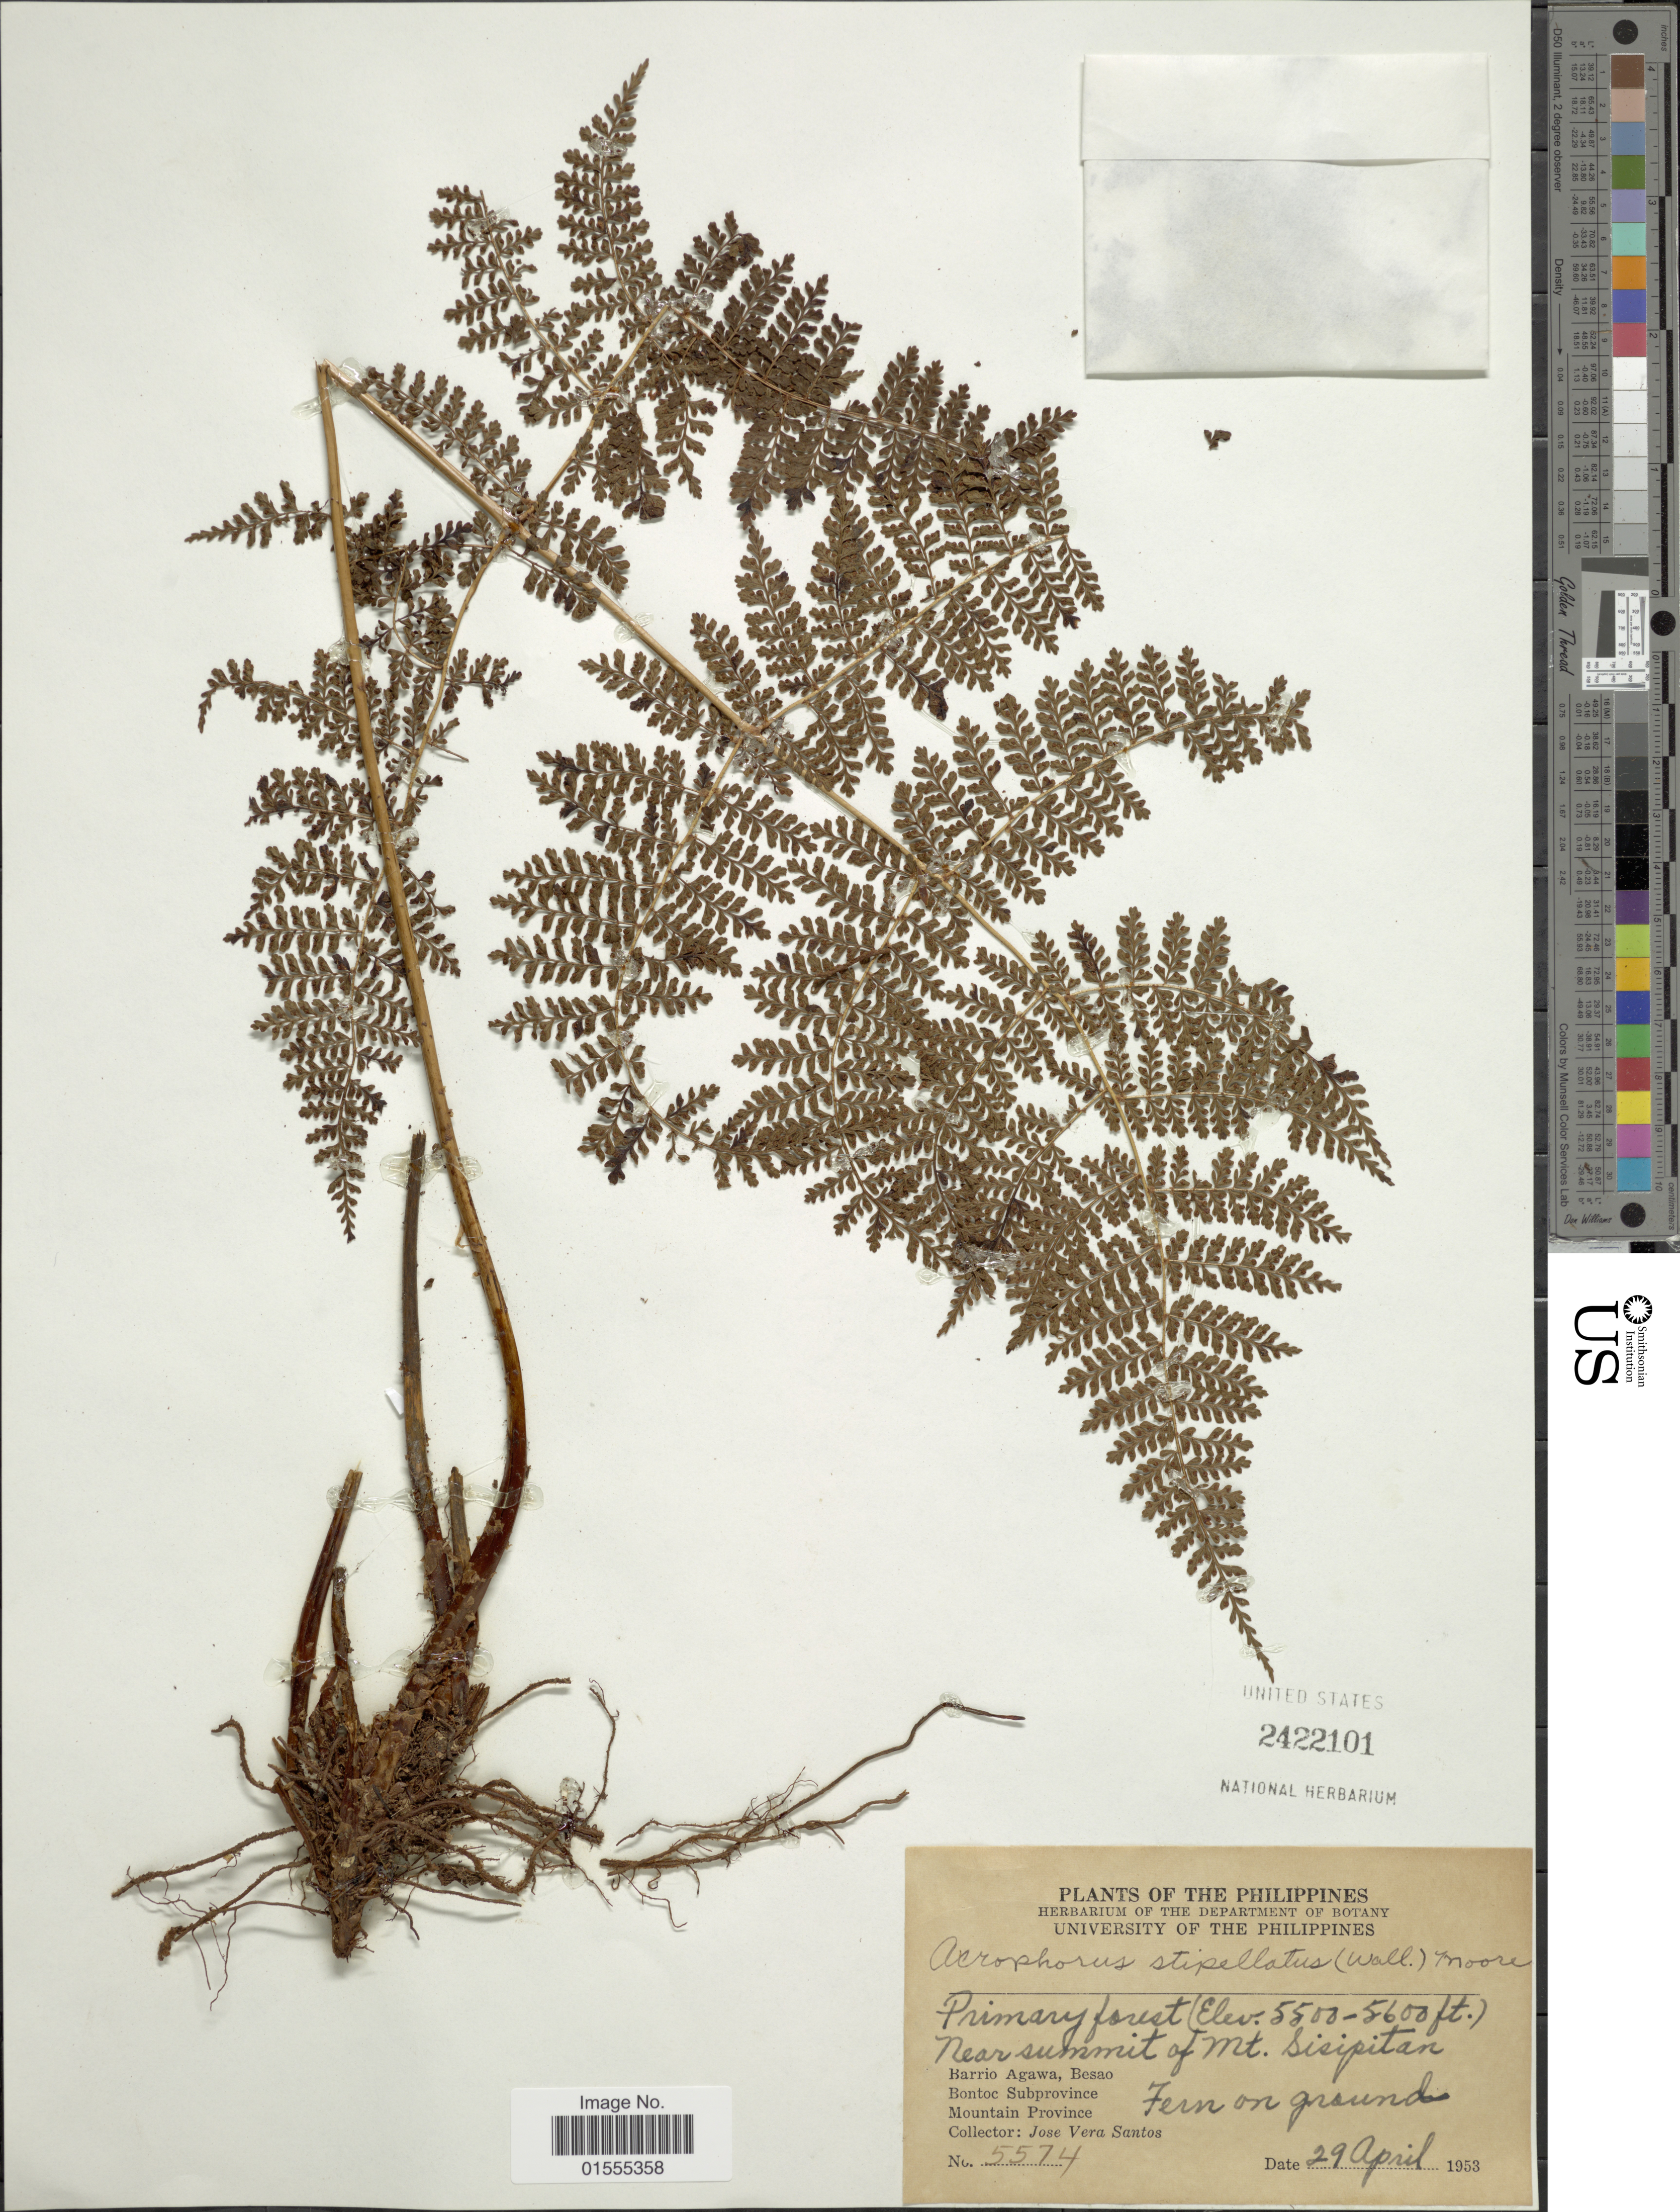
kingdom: Plantae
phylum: Tracheophyta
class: Polypodiopsida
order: Polypodiales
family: Dryopteridaceae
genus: Dryopteris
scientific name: Dryopteris nodosa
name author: (C. Presl) Li Bing Zhang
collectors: J. V. Santos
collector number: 5574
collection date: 1953-04-29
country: Philippines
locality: Primary forest, Near summit of Mt Sisipitan, Barrio Agawa, Besao, Bontoc Subprovince, Mountain Province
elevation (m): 1676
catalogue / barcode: US 2422101